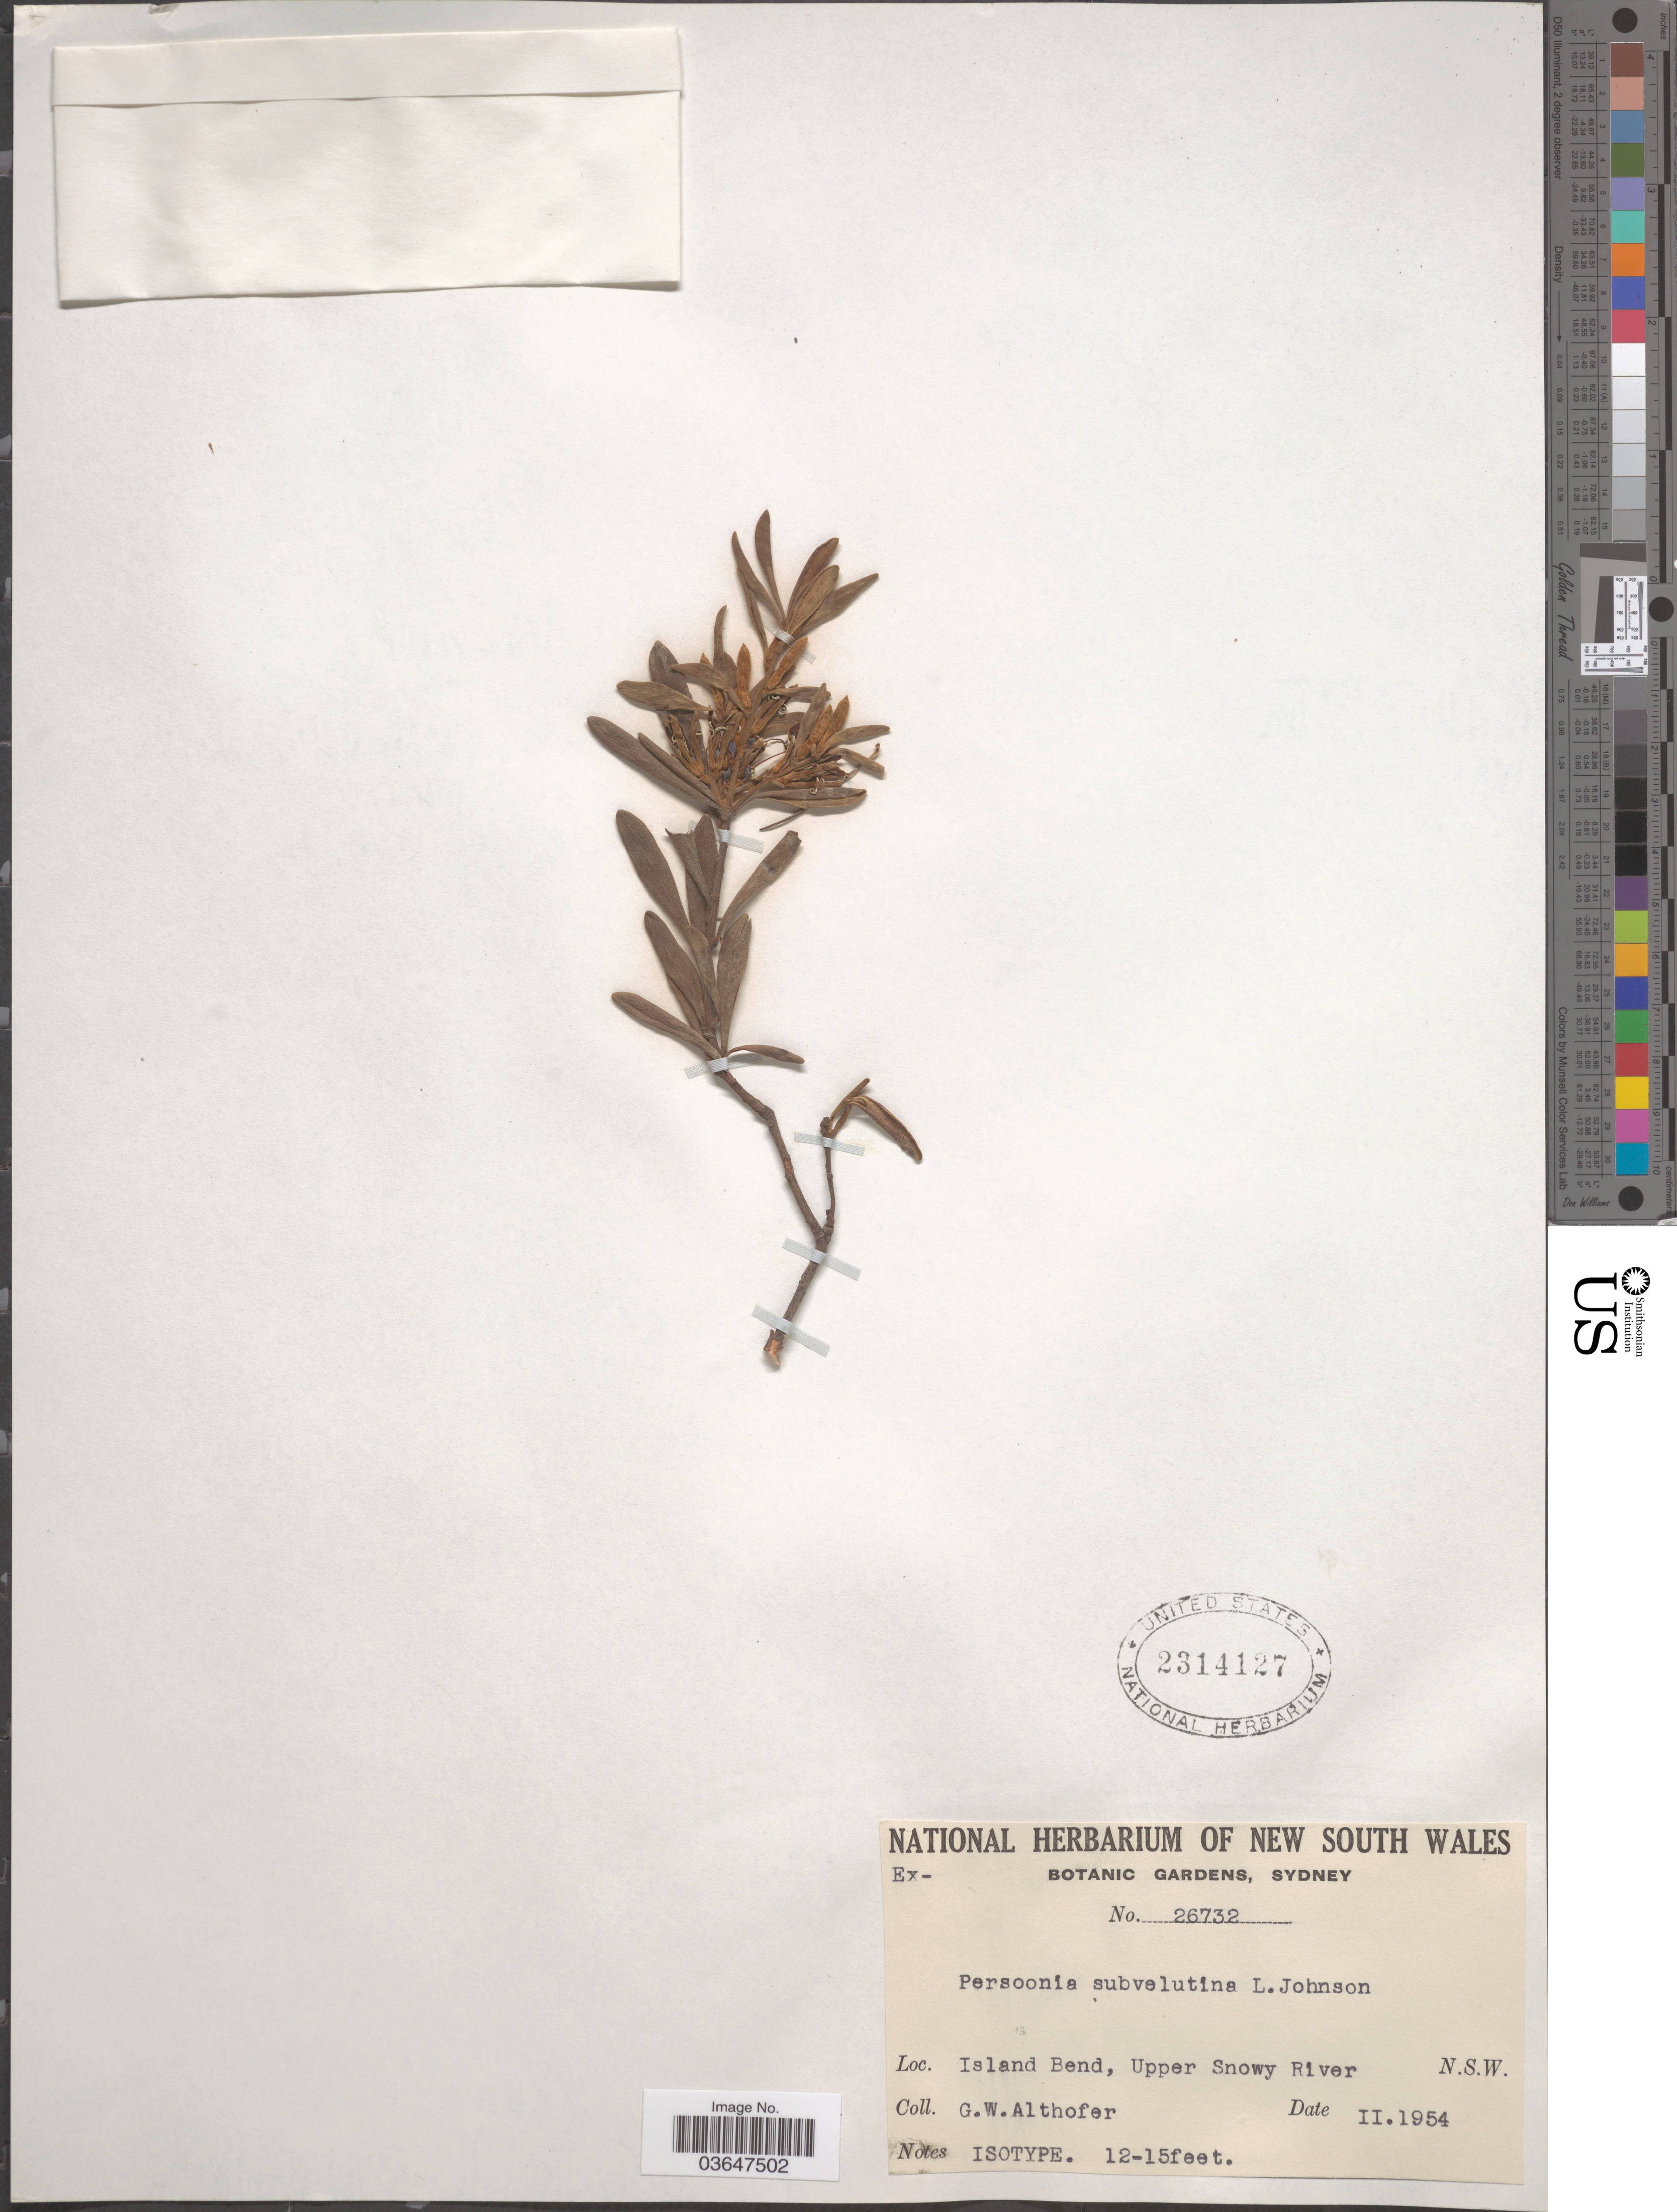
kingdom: Plantae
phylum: Tracheophyta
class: Magnoliopsida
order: Proteales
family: Proteaceae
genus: Persoonia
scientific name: Persoonia subvelutina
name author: L.A.S. Johnson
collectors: G. Althofer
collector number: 26732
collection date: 1954-02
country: Australia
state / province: New South Wales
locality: Island Bend, Upper Snowy River N.S.W.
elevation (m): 4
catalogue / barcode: US 2314127